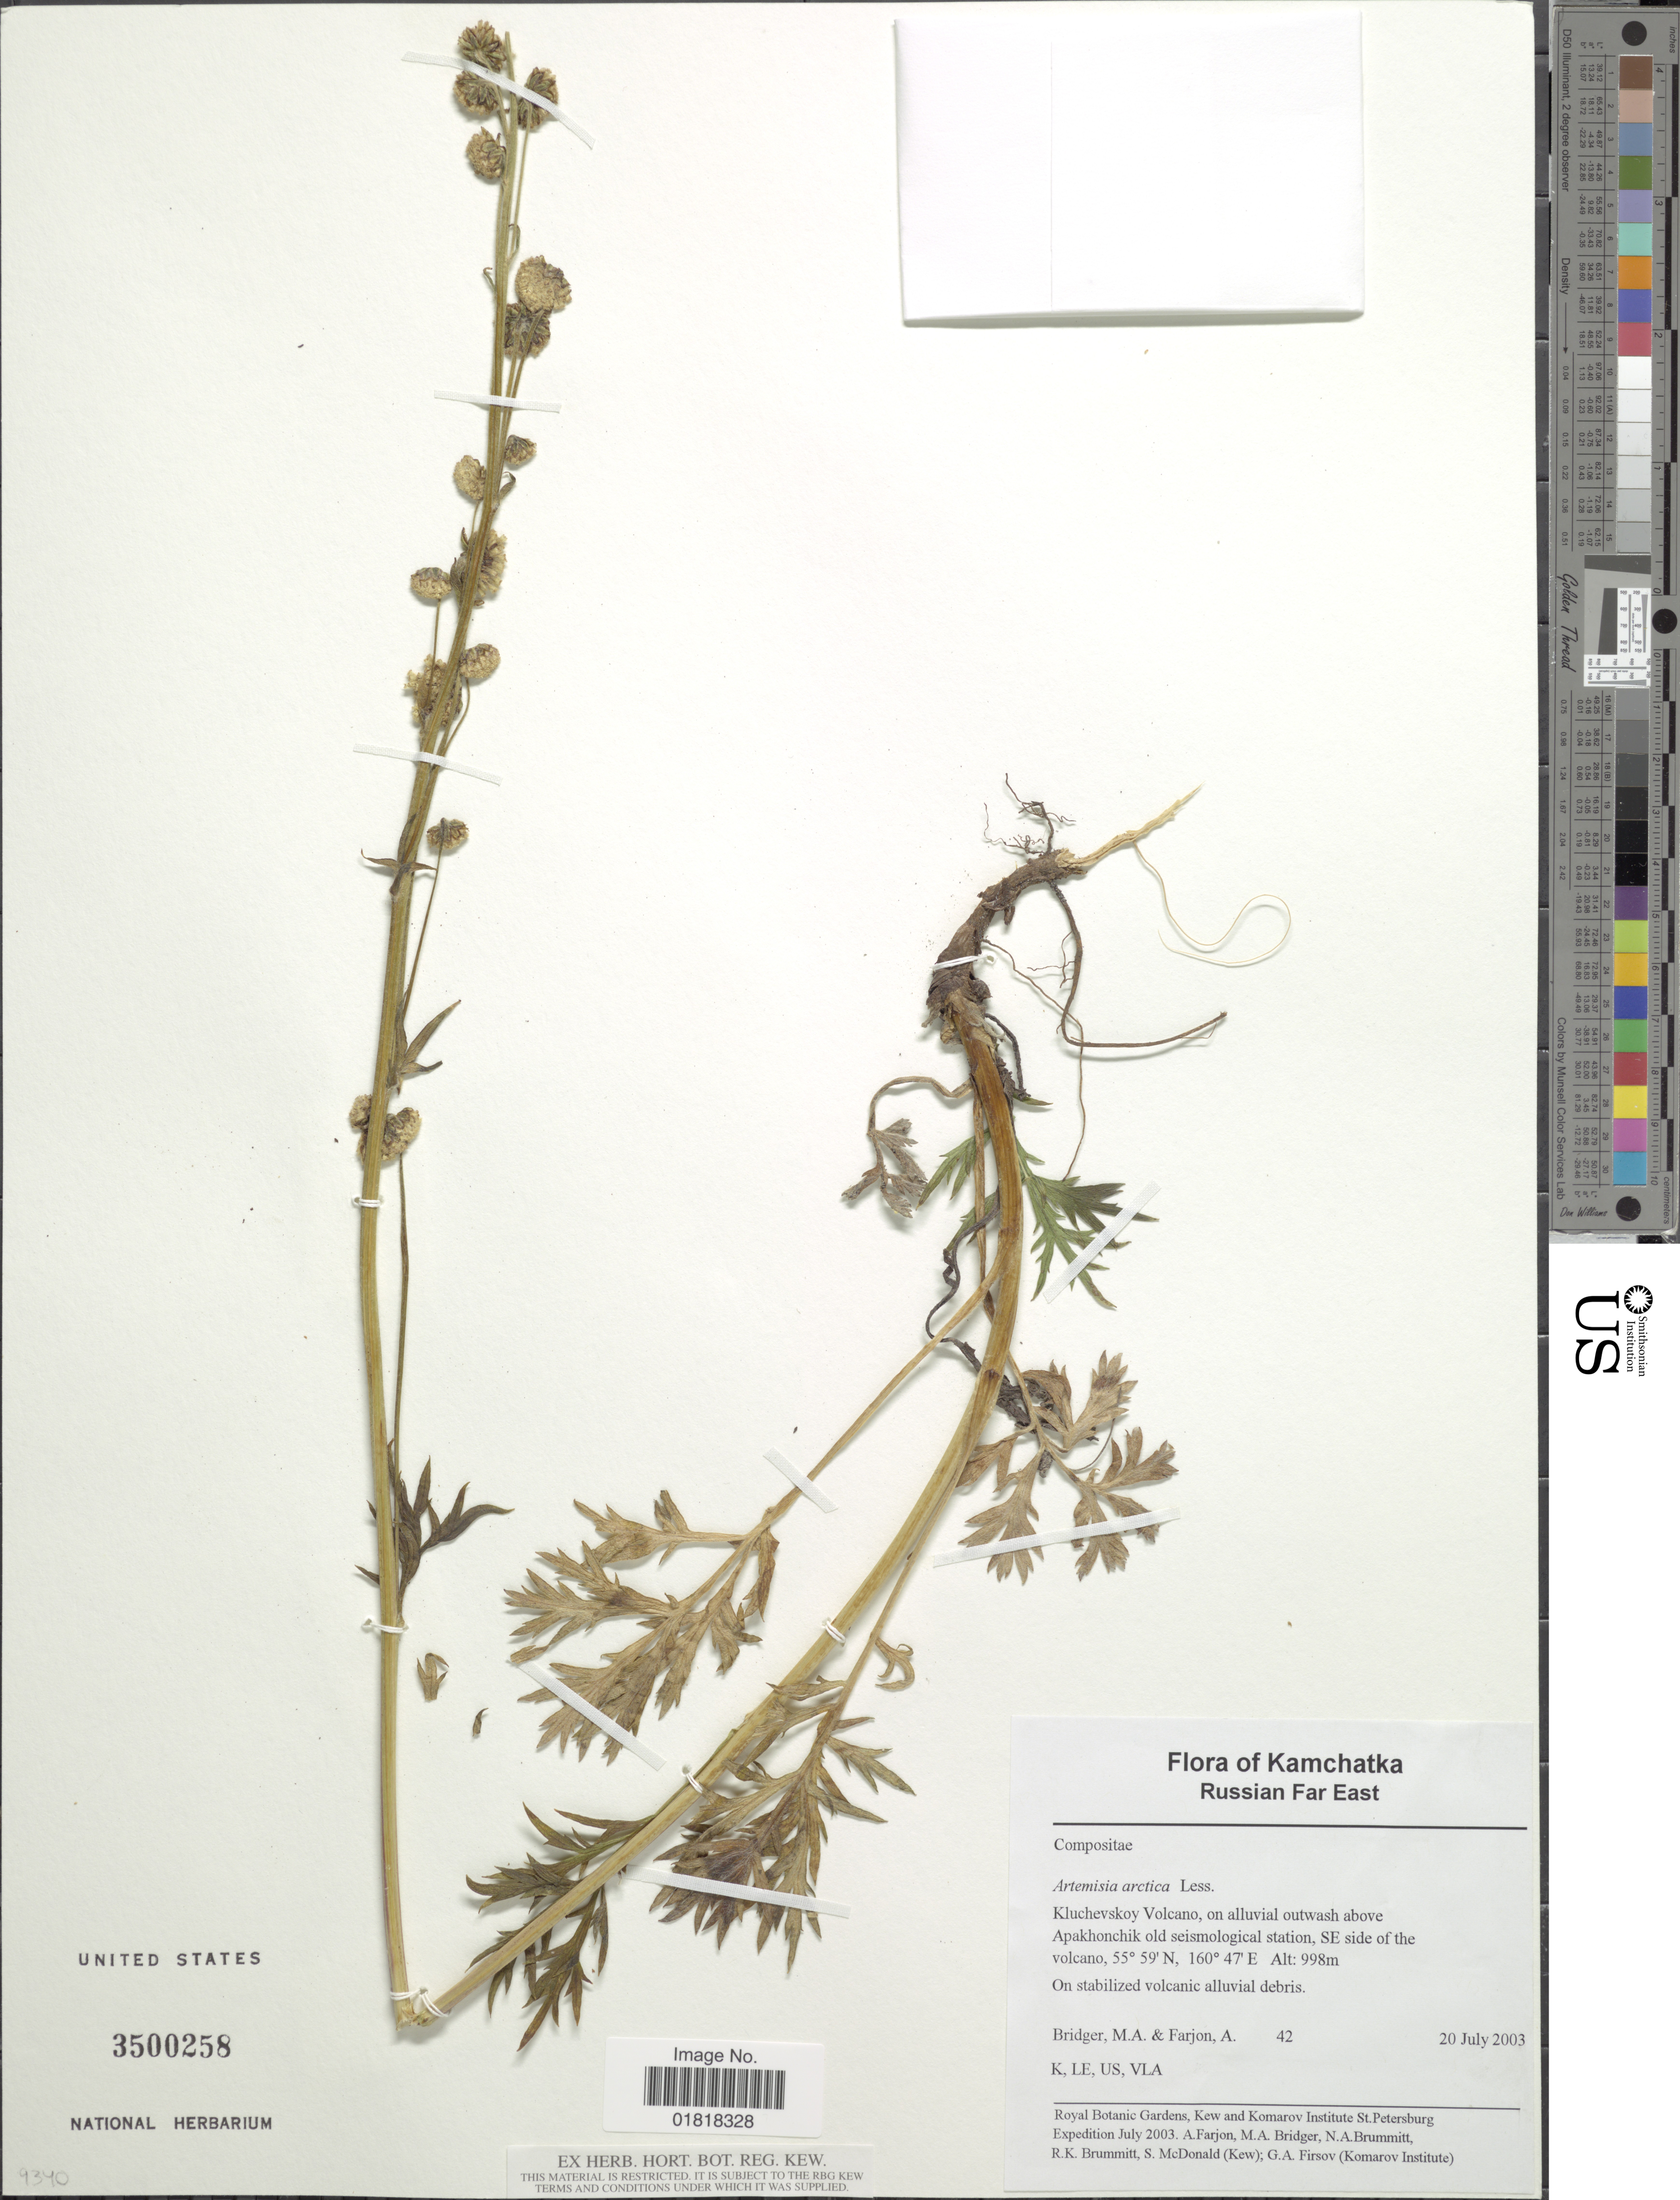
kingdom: Plantae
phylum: Tracheophyta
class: Magnoliopsida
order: Asterales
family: Asteraceae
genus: Artemisia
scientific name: Artemisia arctica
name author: Less.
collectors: M. Bridger & A. K. Farjon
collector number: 42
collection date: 2003-07-20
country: Russian Federation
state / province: Kamchatka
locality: Russian Far East, Kluchevskoy Volcano, on alluvial outwash above Apakhonchik old seismological station, SE side of the volcano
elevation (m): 998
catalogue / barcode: US 3500259